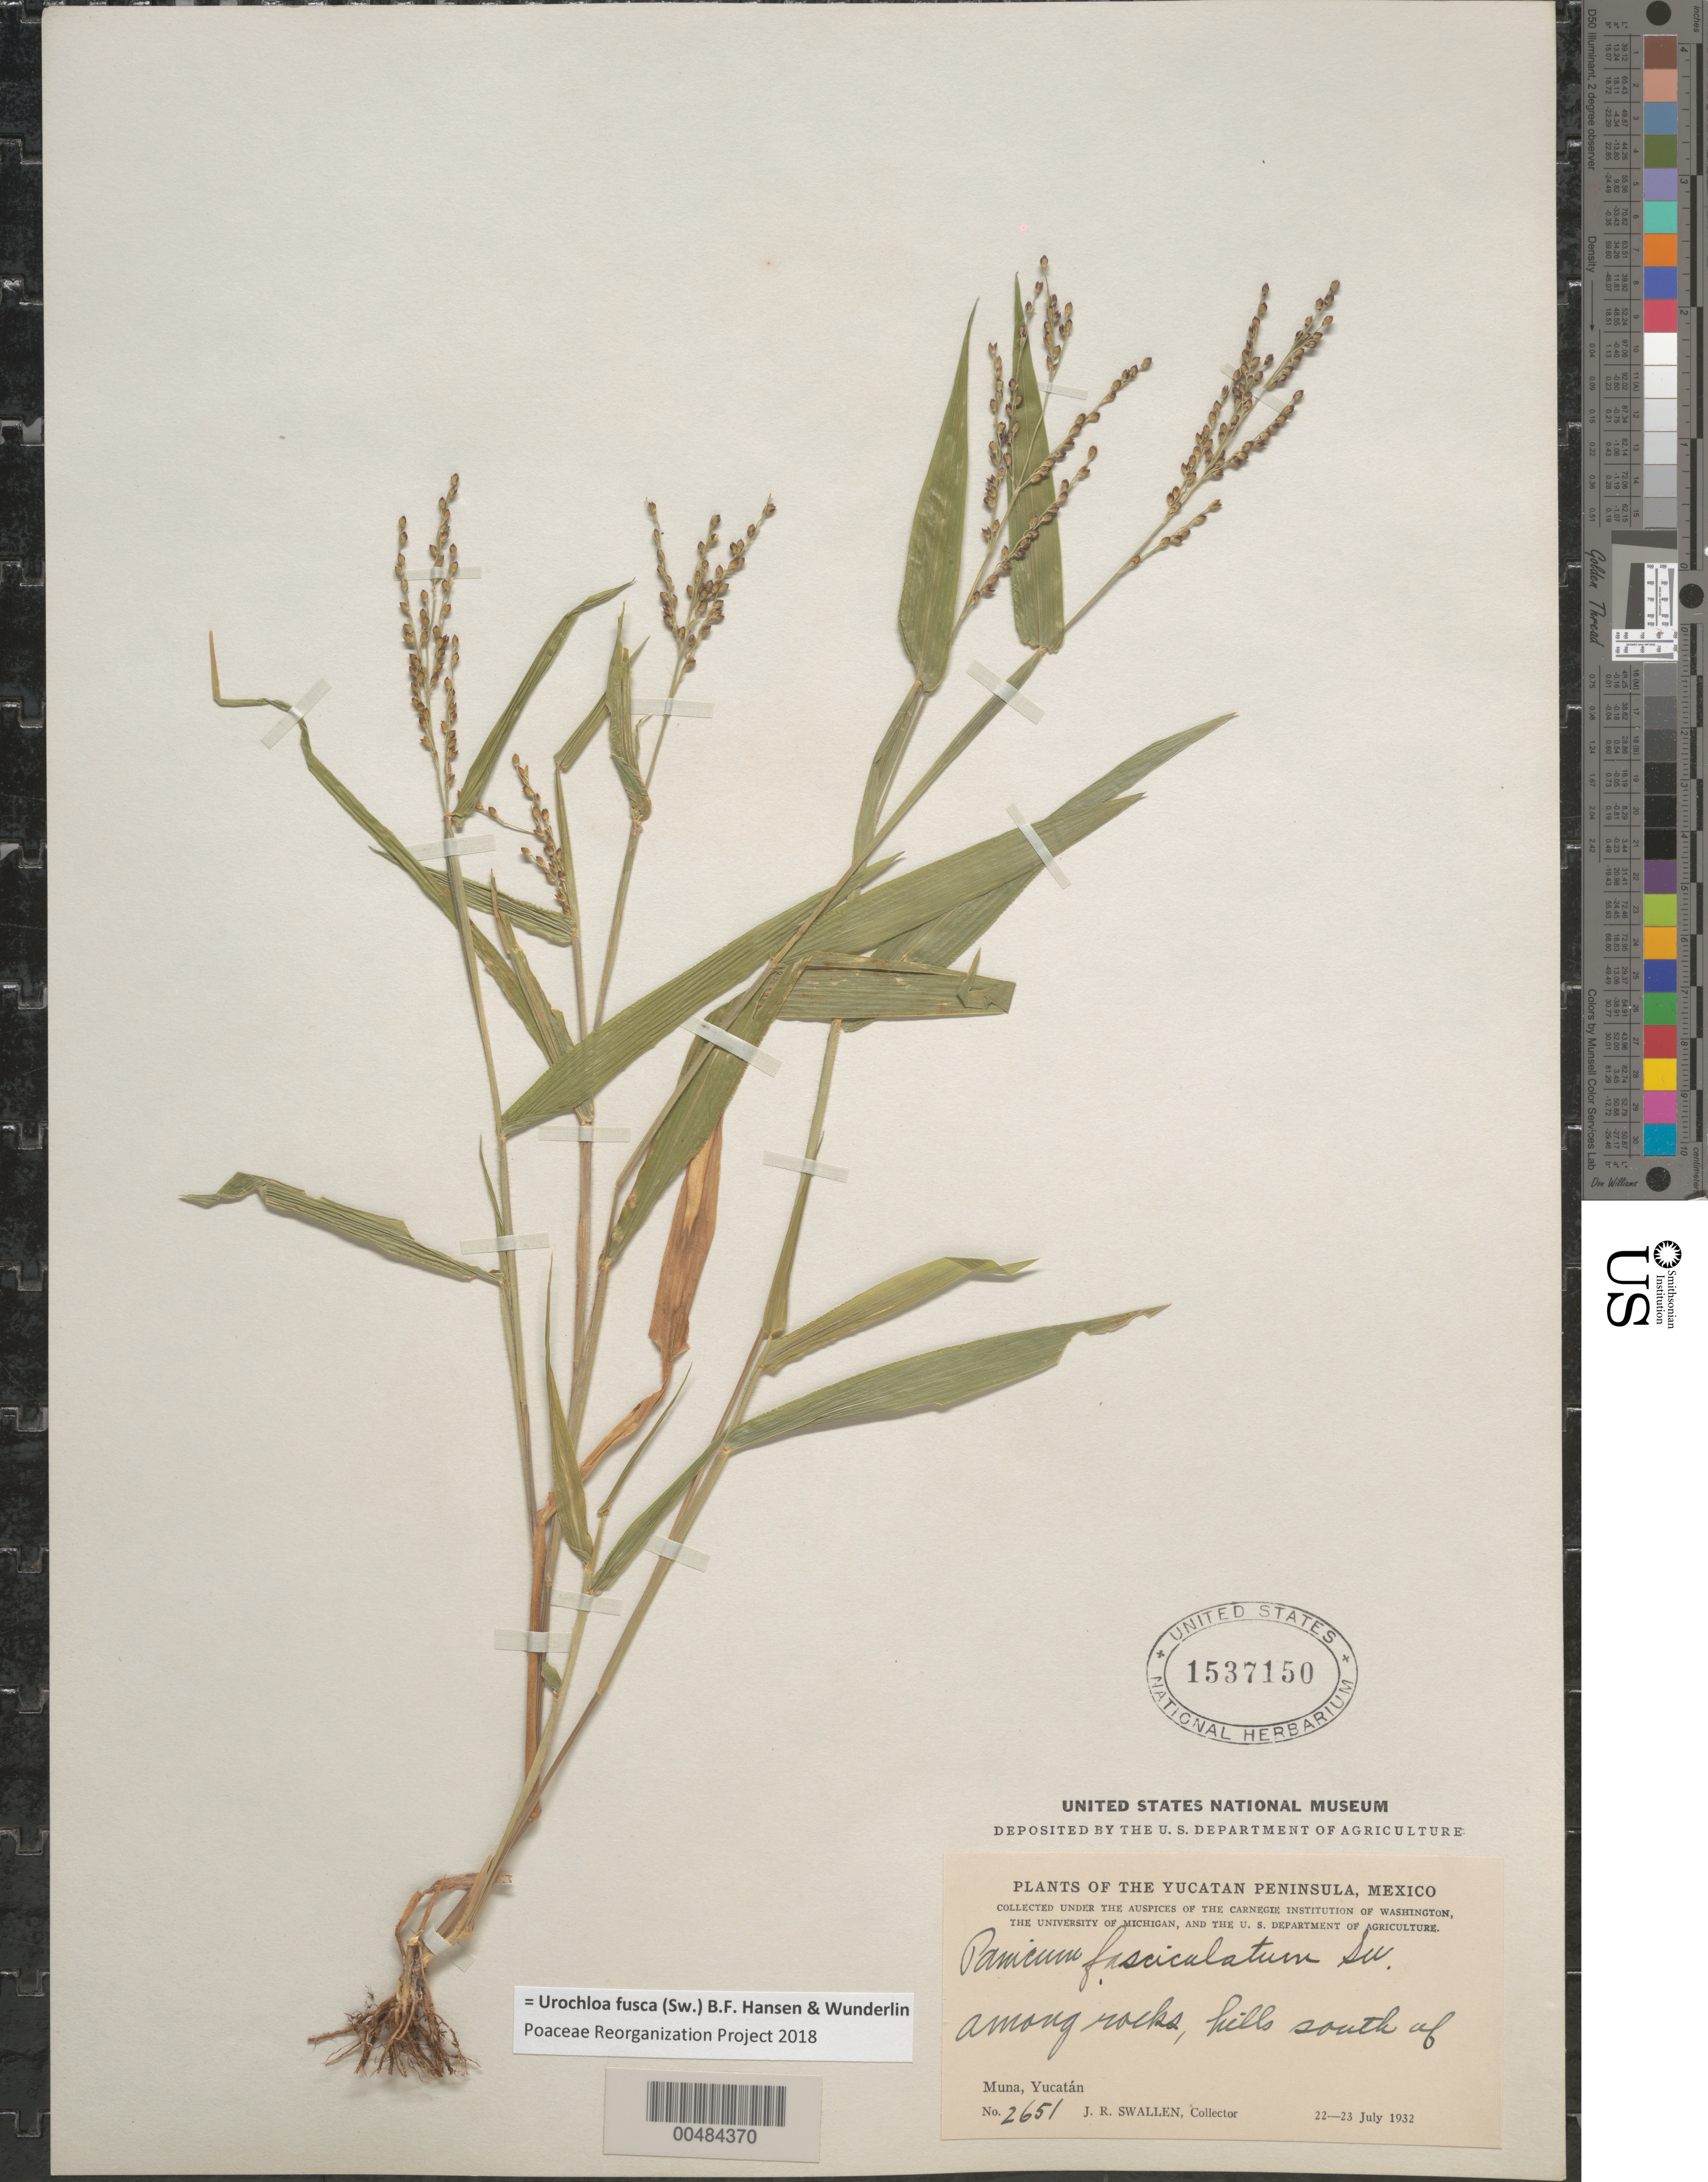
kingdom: Plantae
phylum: Tracheophyta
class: Liliopsida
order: Poales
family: Poaceae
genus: Brachiaria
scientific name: Brachiaria fasciculata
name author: (Sw.) Parodi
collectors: J. R. Swallen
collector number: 2651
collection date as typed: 22 Jul 1932 to 23 Jul 1932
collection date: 1932-07-22/1932-07-23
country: Mexico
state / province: Yucatan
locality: Hills S of Muna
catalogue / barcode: US 1537150